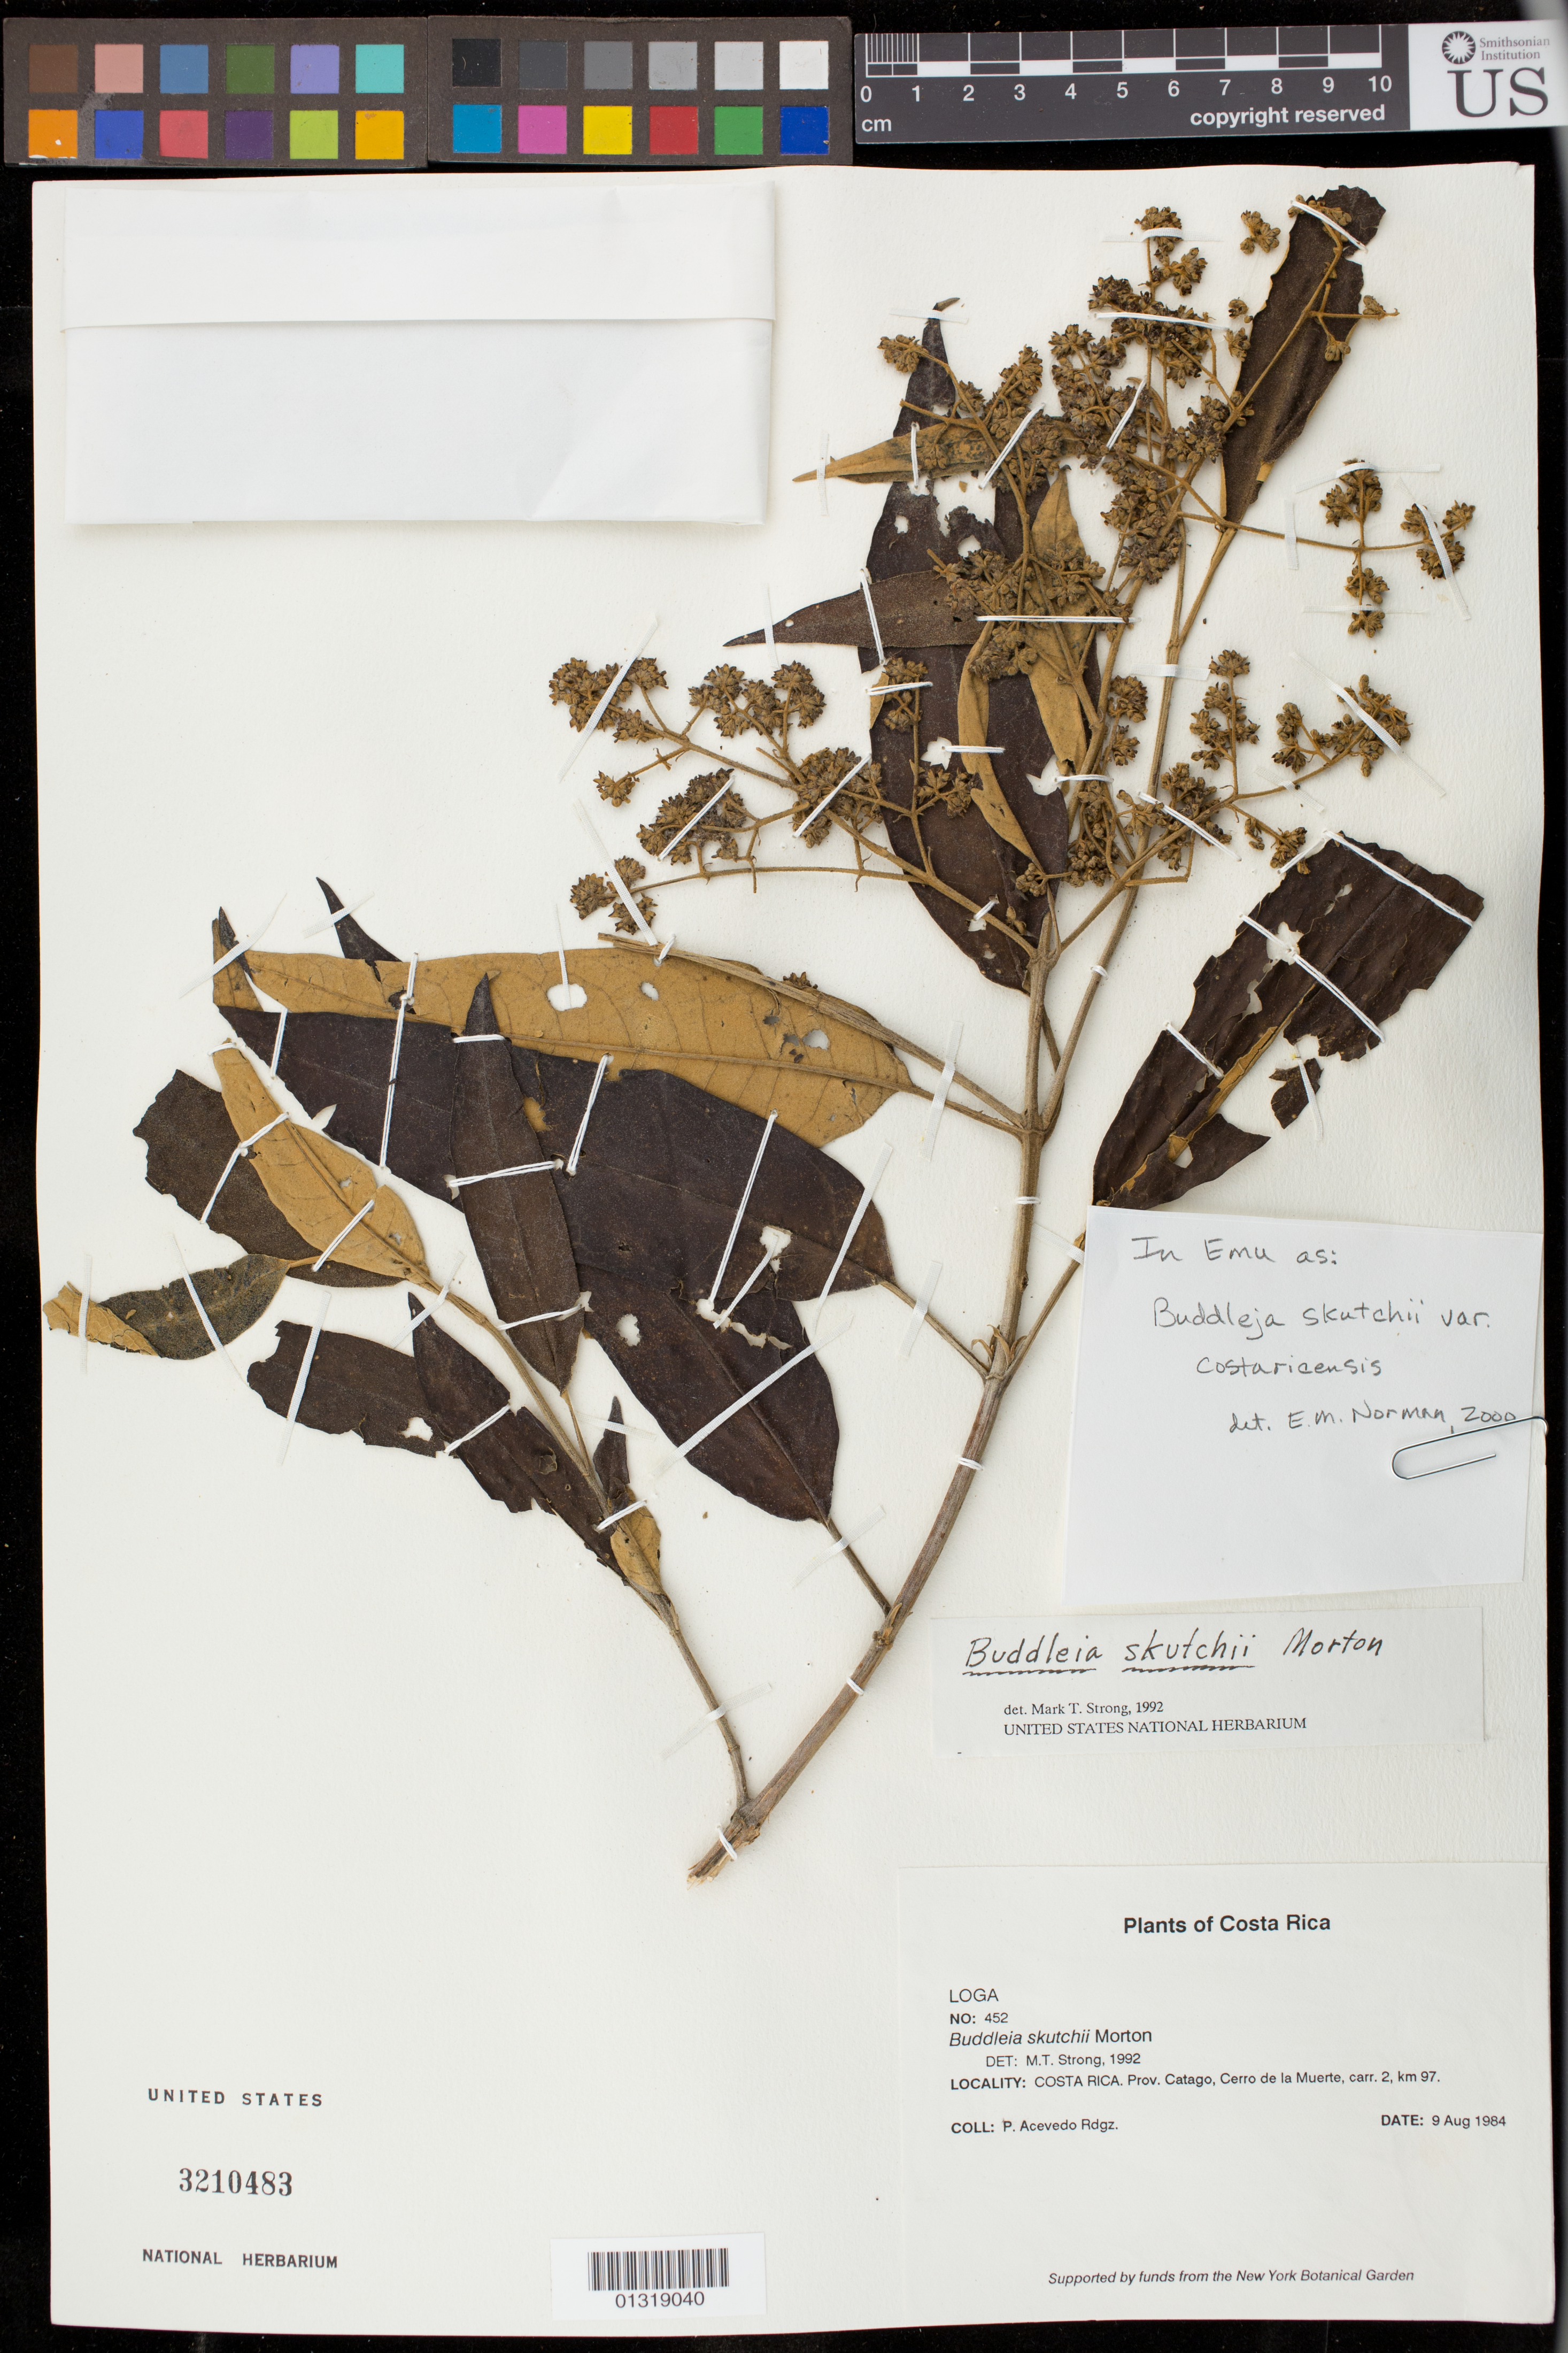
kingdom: Plantae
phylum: Tracheophyta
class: Magnoliopsida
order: Lamiales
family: Scrophulariaceae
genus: Buddleja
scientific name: Buddleja skutchii subsp. costaricensis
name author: E.M. Norman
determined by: Norman, E. M.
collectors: P. Acevedo-Rodr.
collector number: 452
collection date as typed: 09 Aug 1984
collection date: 1984-08-09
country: Costa Rica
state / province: San José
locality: Cerro de la Muerte, carr. 2, km 97.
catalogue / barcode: US 3210483